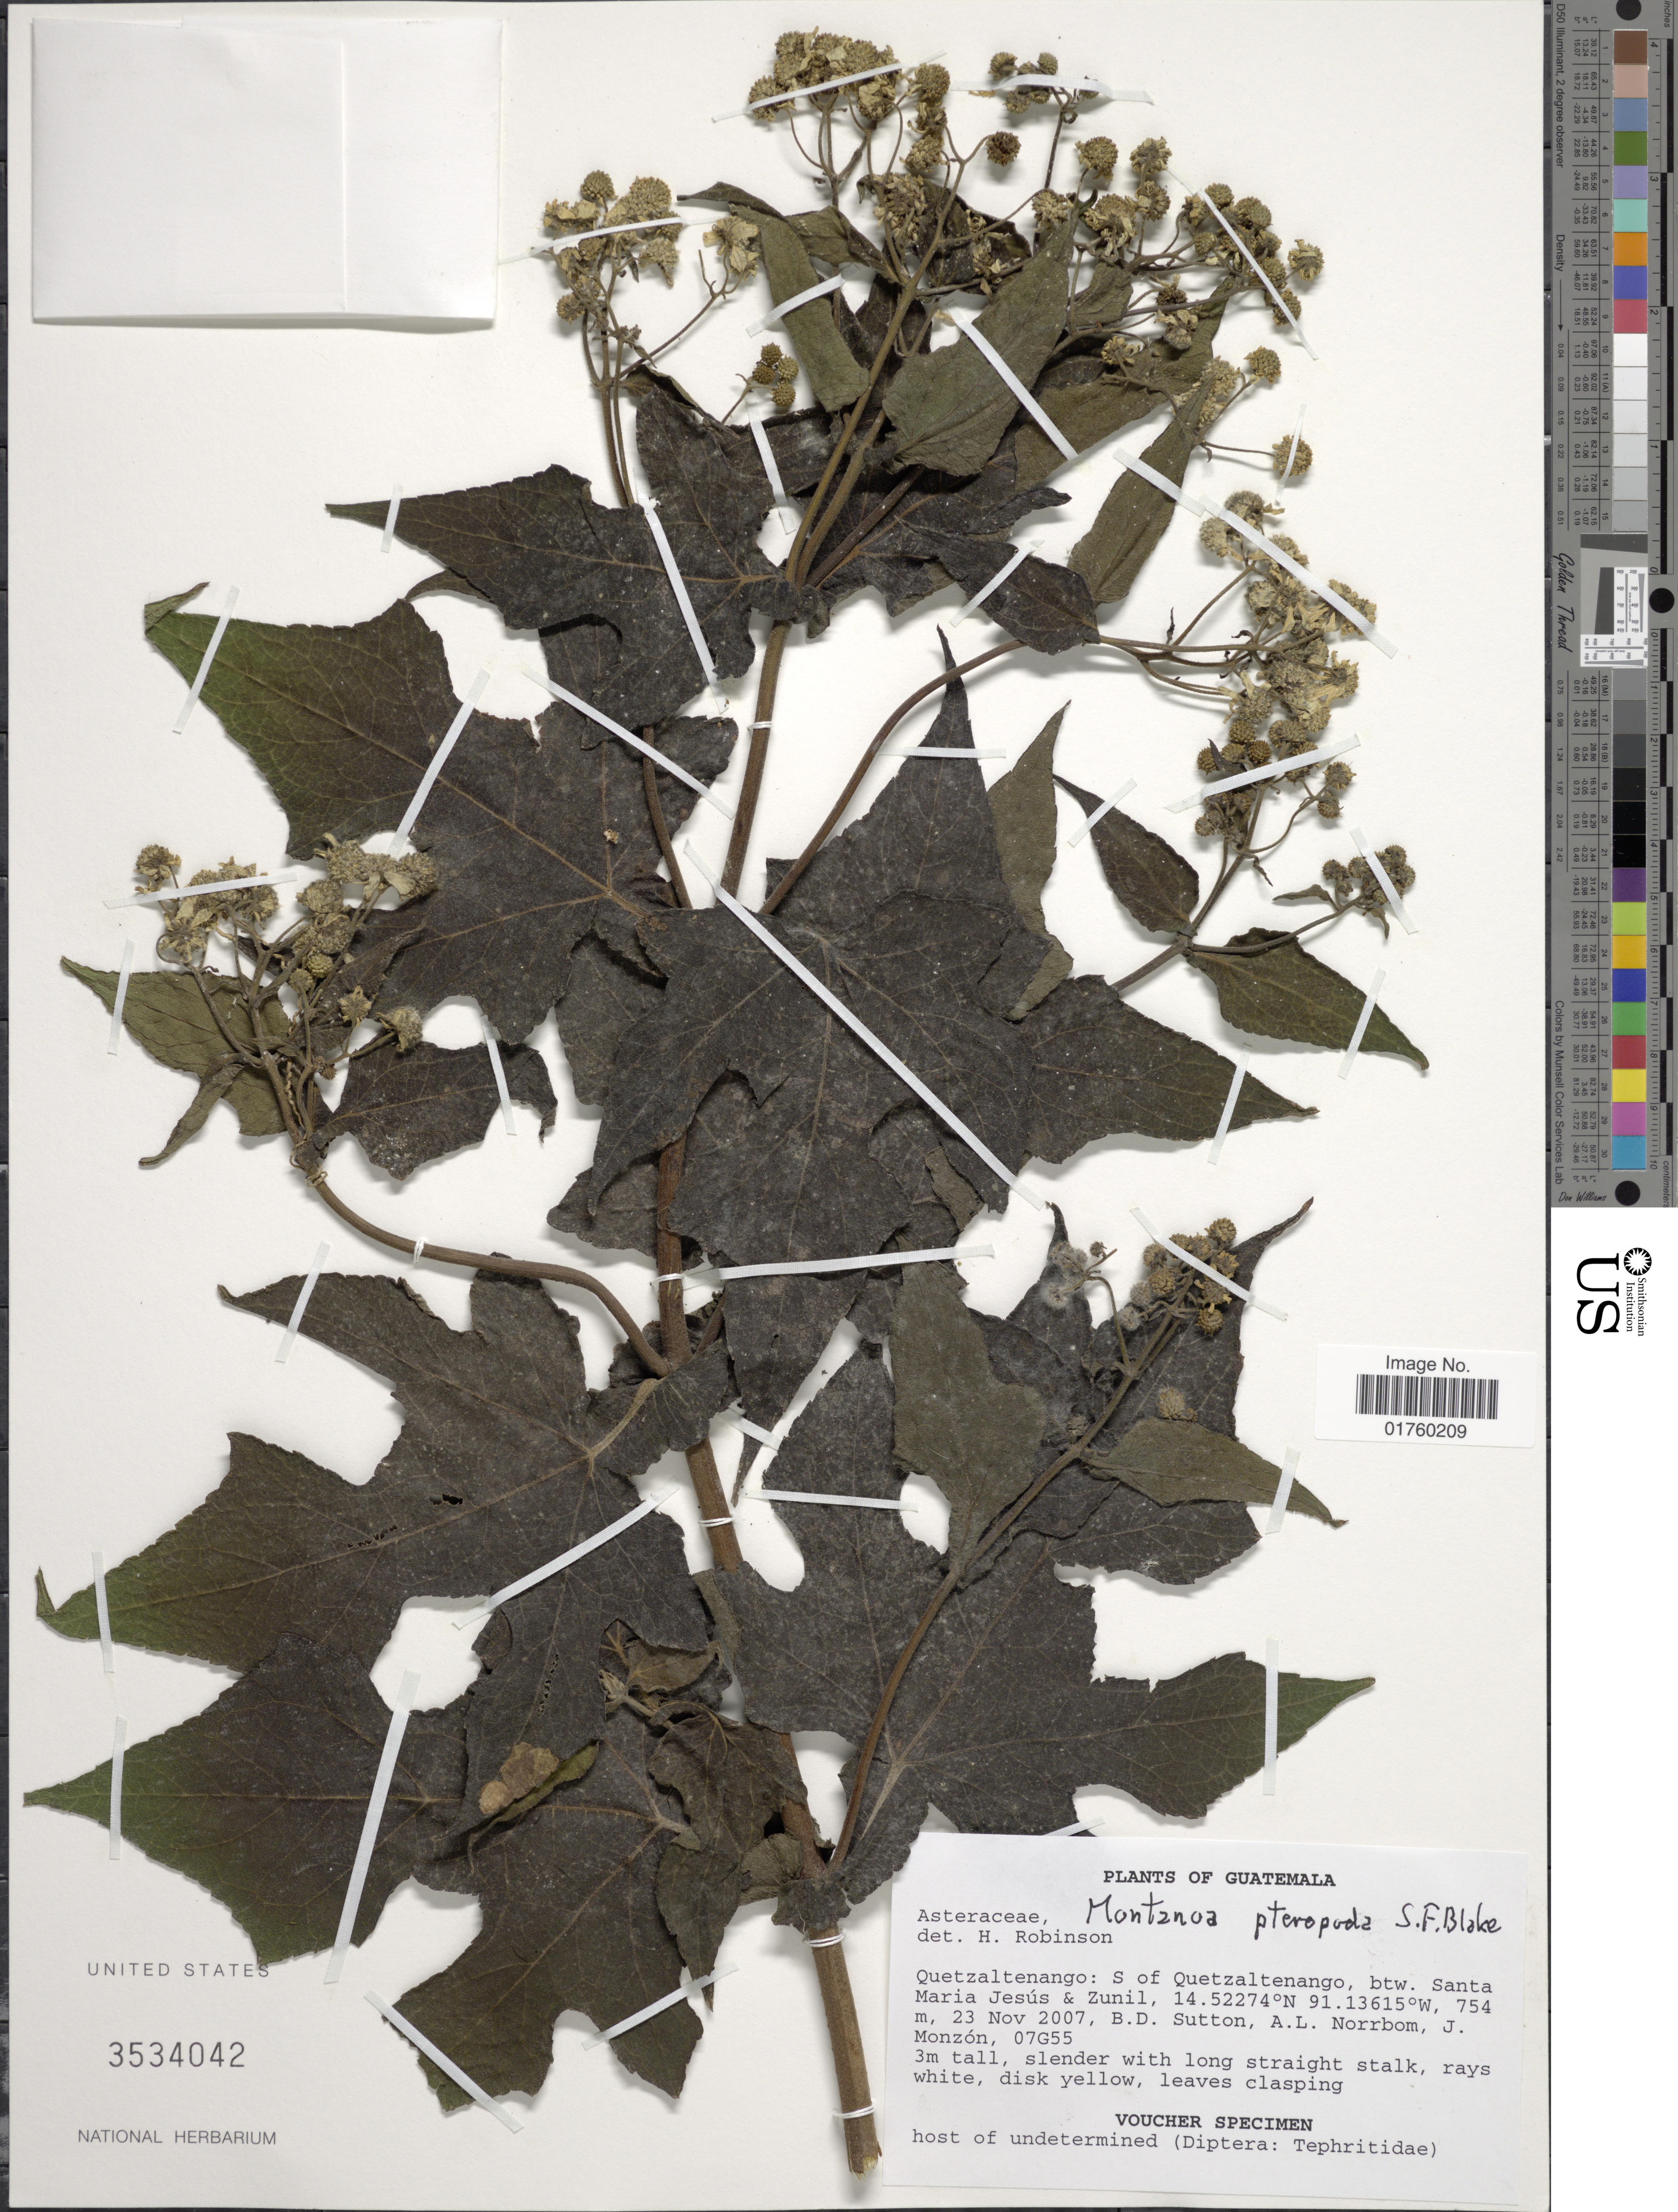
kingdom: Plantae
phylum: Tracheophyta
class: Magnoliopsida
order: Asterales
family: Asteraceae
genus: Montanoa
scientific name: Montanoa pteropoda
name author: S.F. Blake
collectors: B. Sutton, A. L. Norrbom & J. Monzon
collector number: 07G55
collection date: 2007-11-23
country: Guatemala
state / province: Quetzaltenango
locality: S of Quezaltenango, btw. Santa Maria Jesus & Zunil.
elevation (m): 754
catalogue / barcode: US 3534042